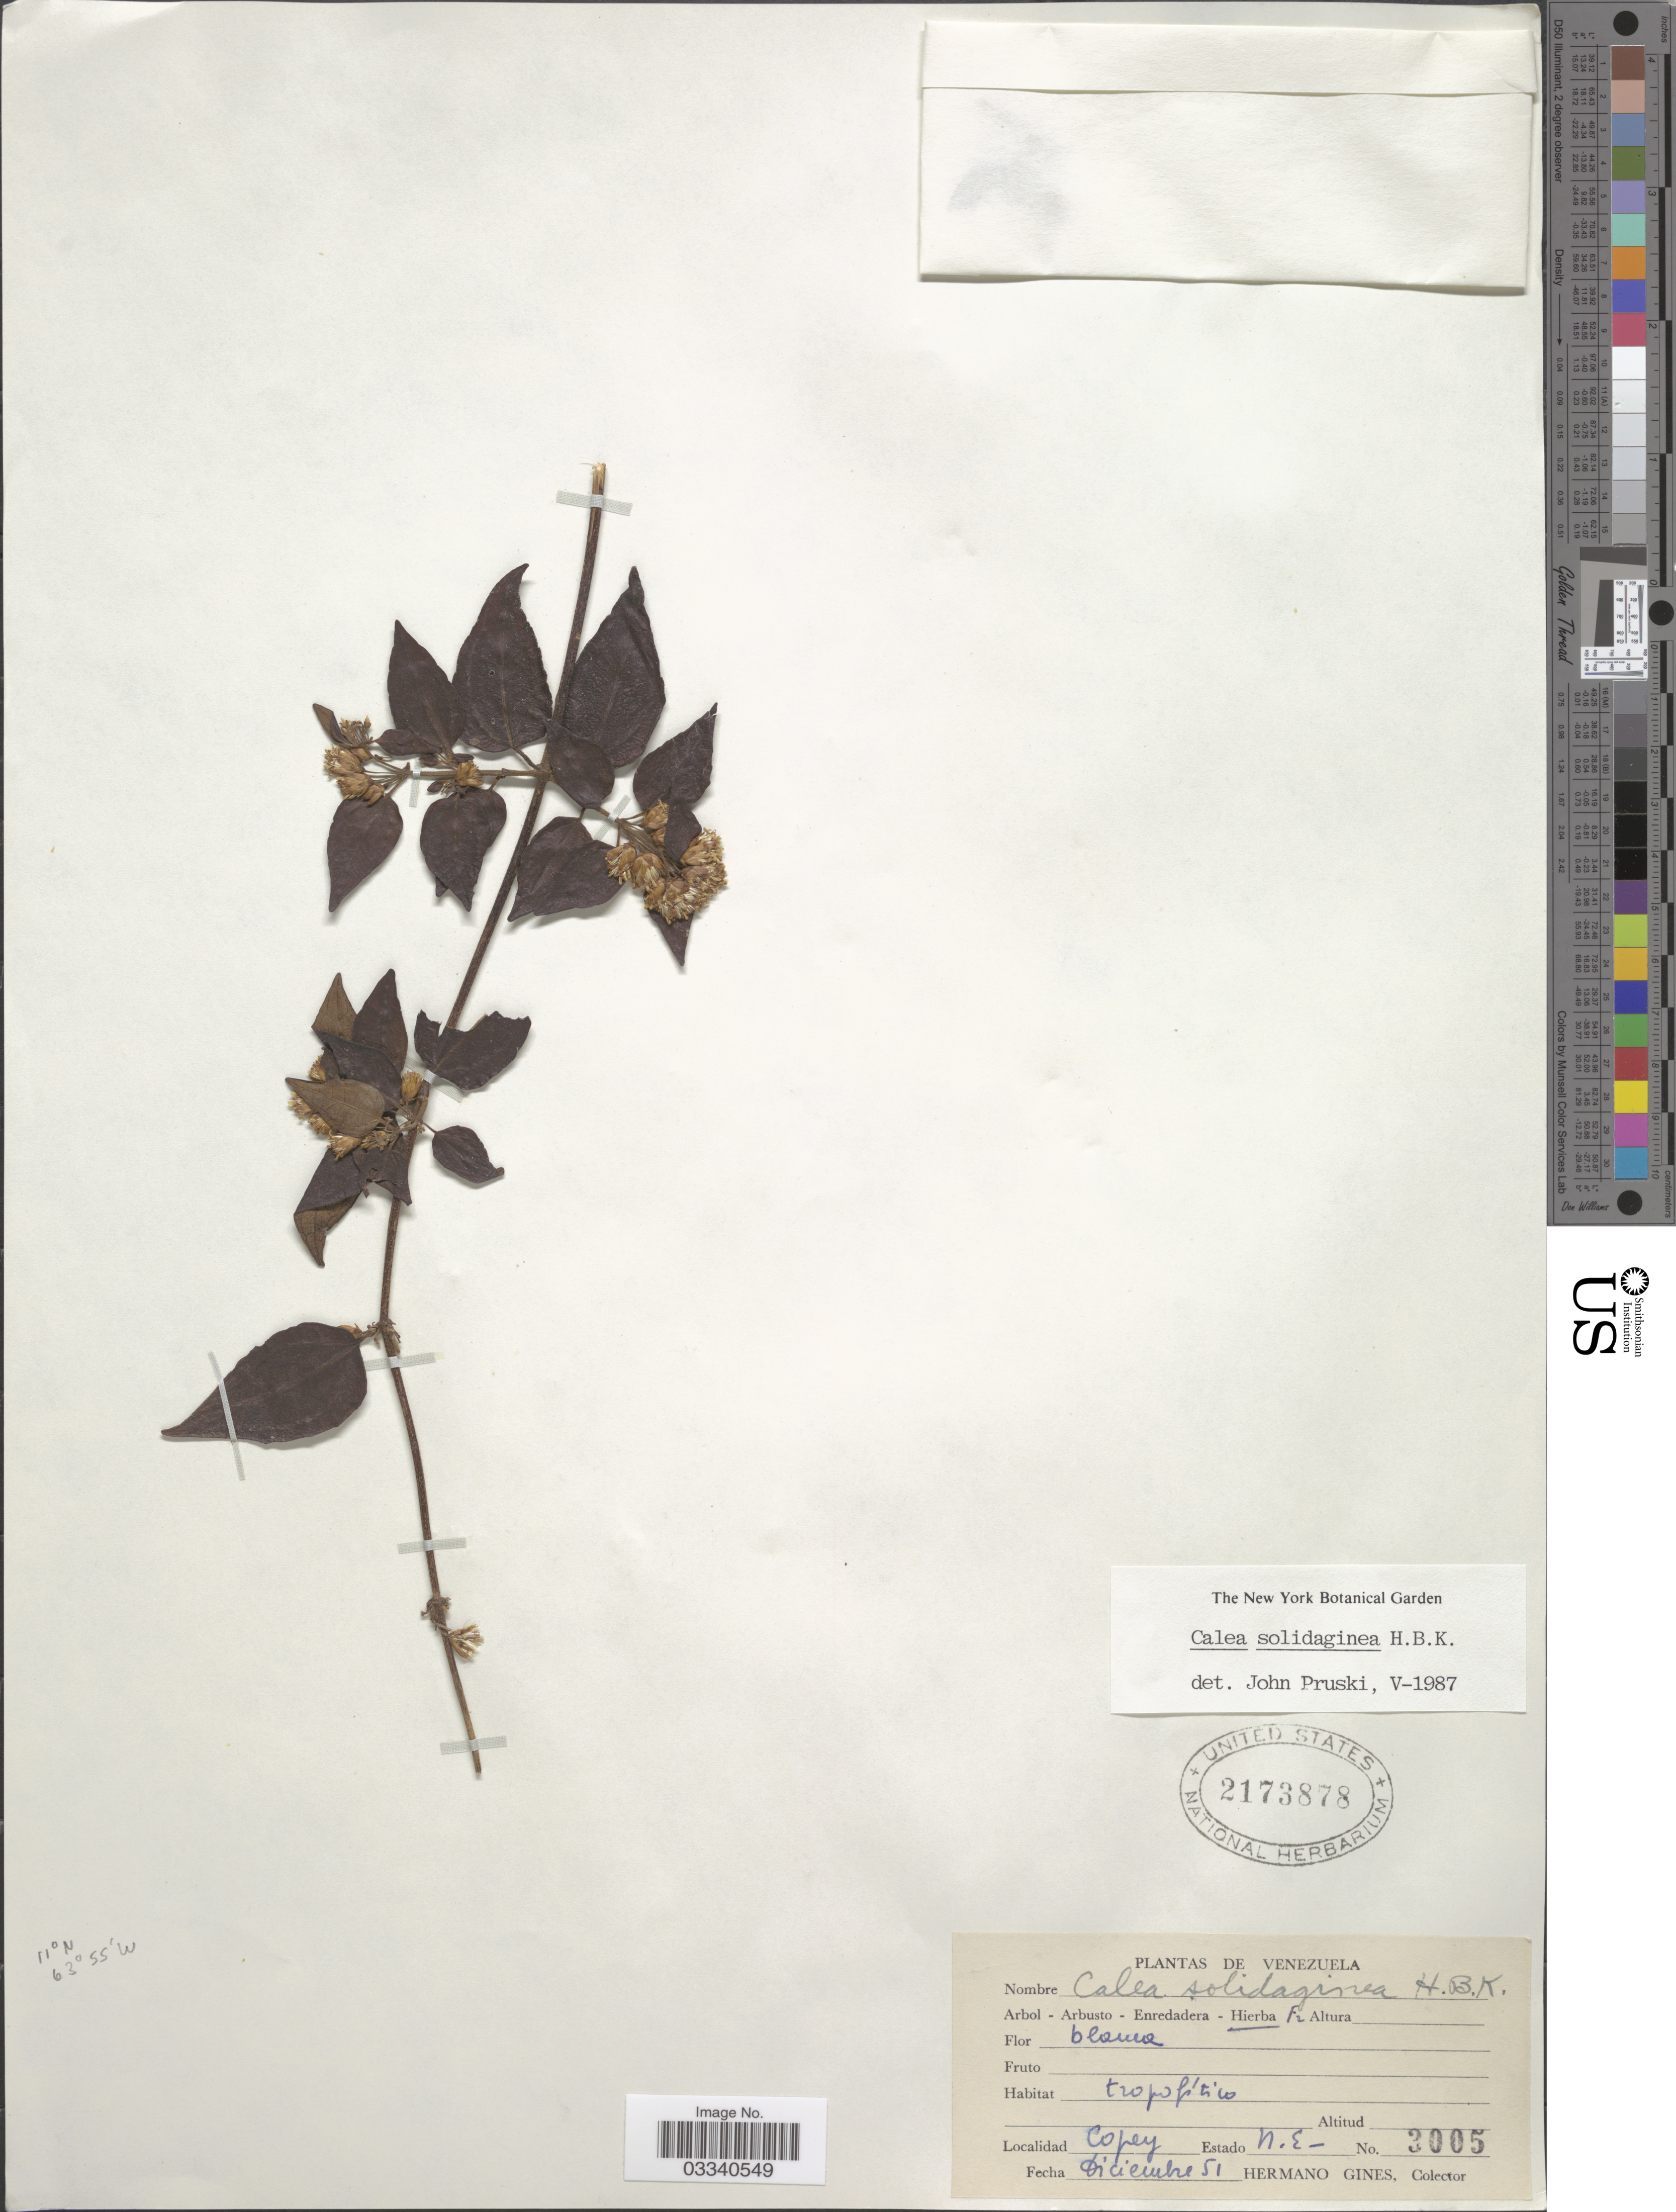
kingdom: Plantae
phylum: Tracheophyta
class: Magnoliopsida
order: Asterales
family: Asteraceae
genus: Calea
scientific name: Calea solidaginea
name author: Kunth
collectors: Bro. Gines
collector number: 3005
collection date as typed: Transcribed d/m/y: /12/51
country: Venezuela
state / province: Nueva Esparta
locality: Copey.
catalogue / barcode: US 2173878